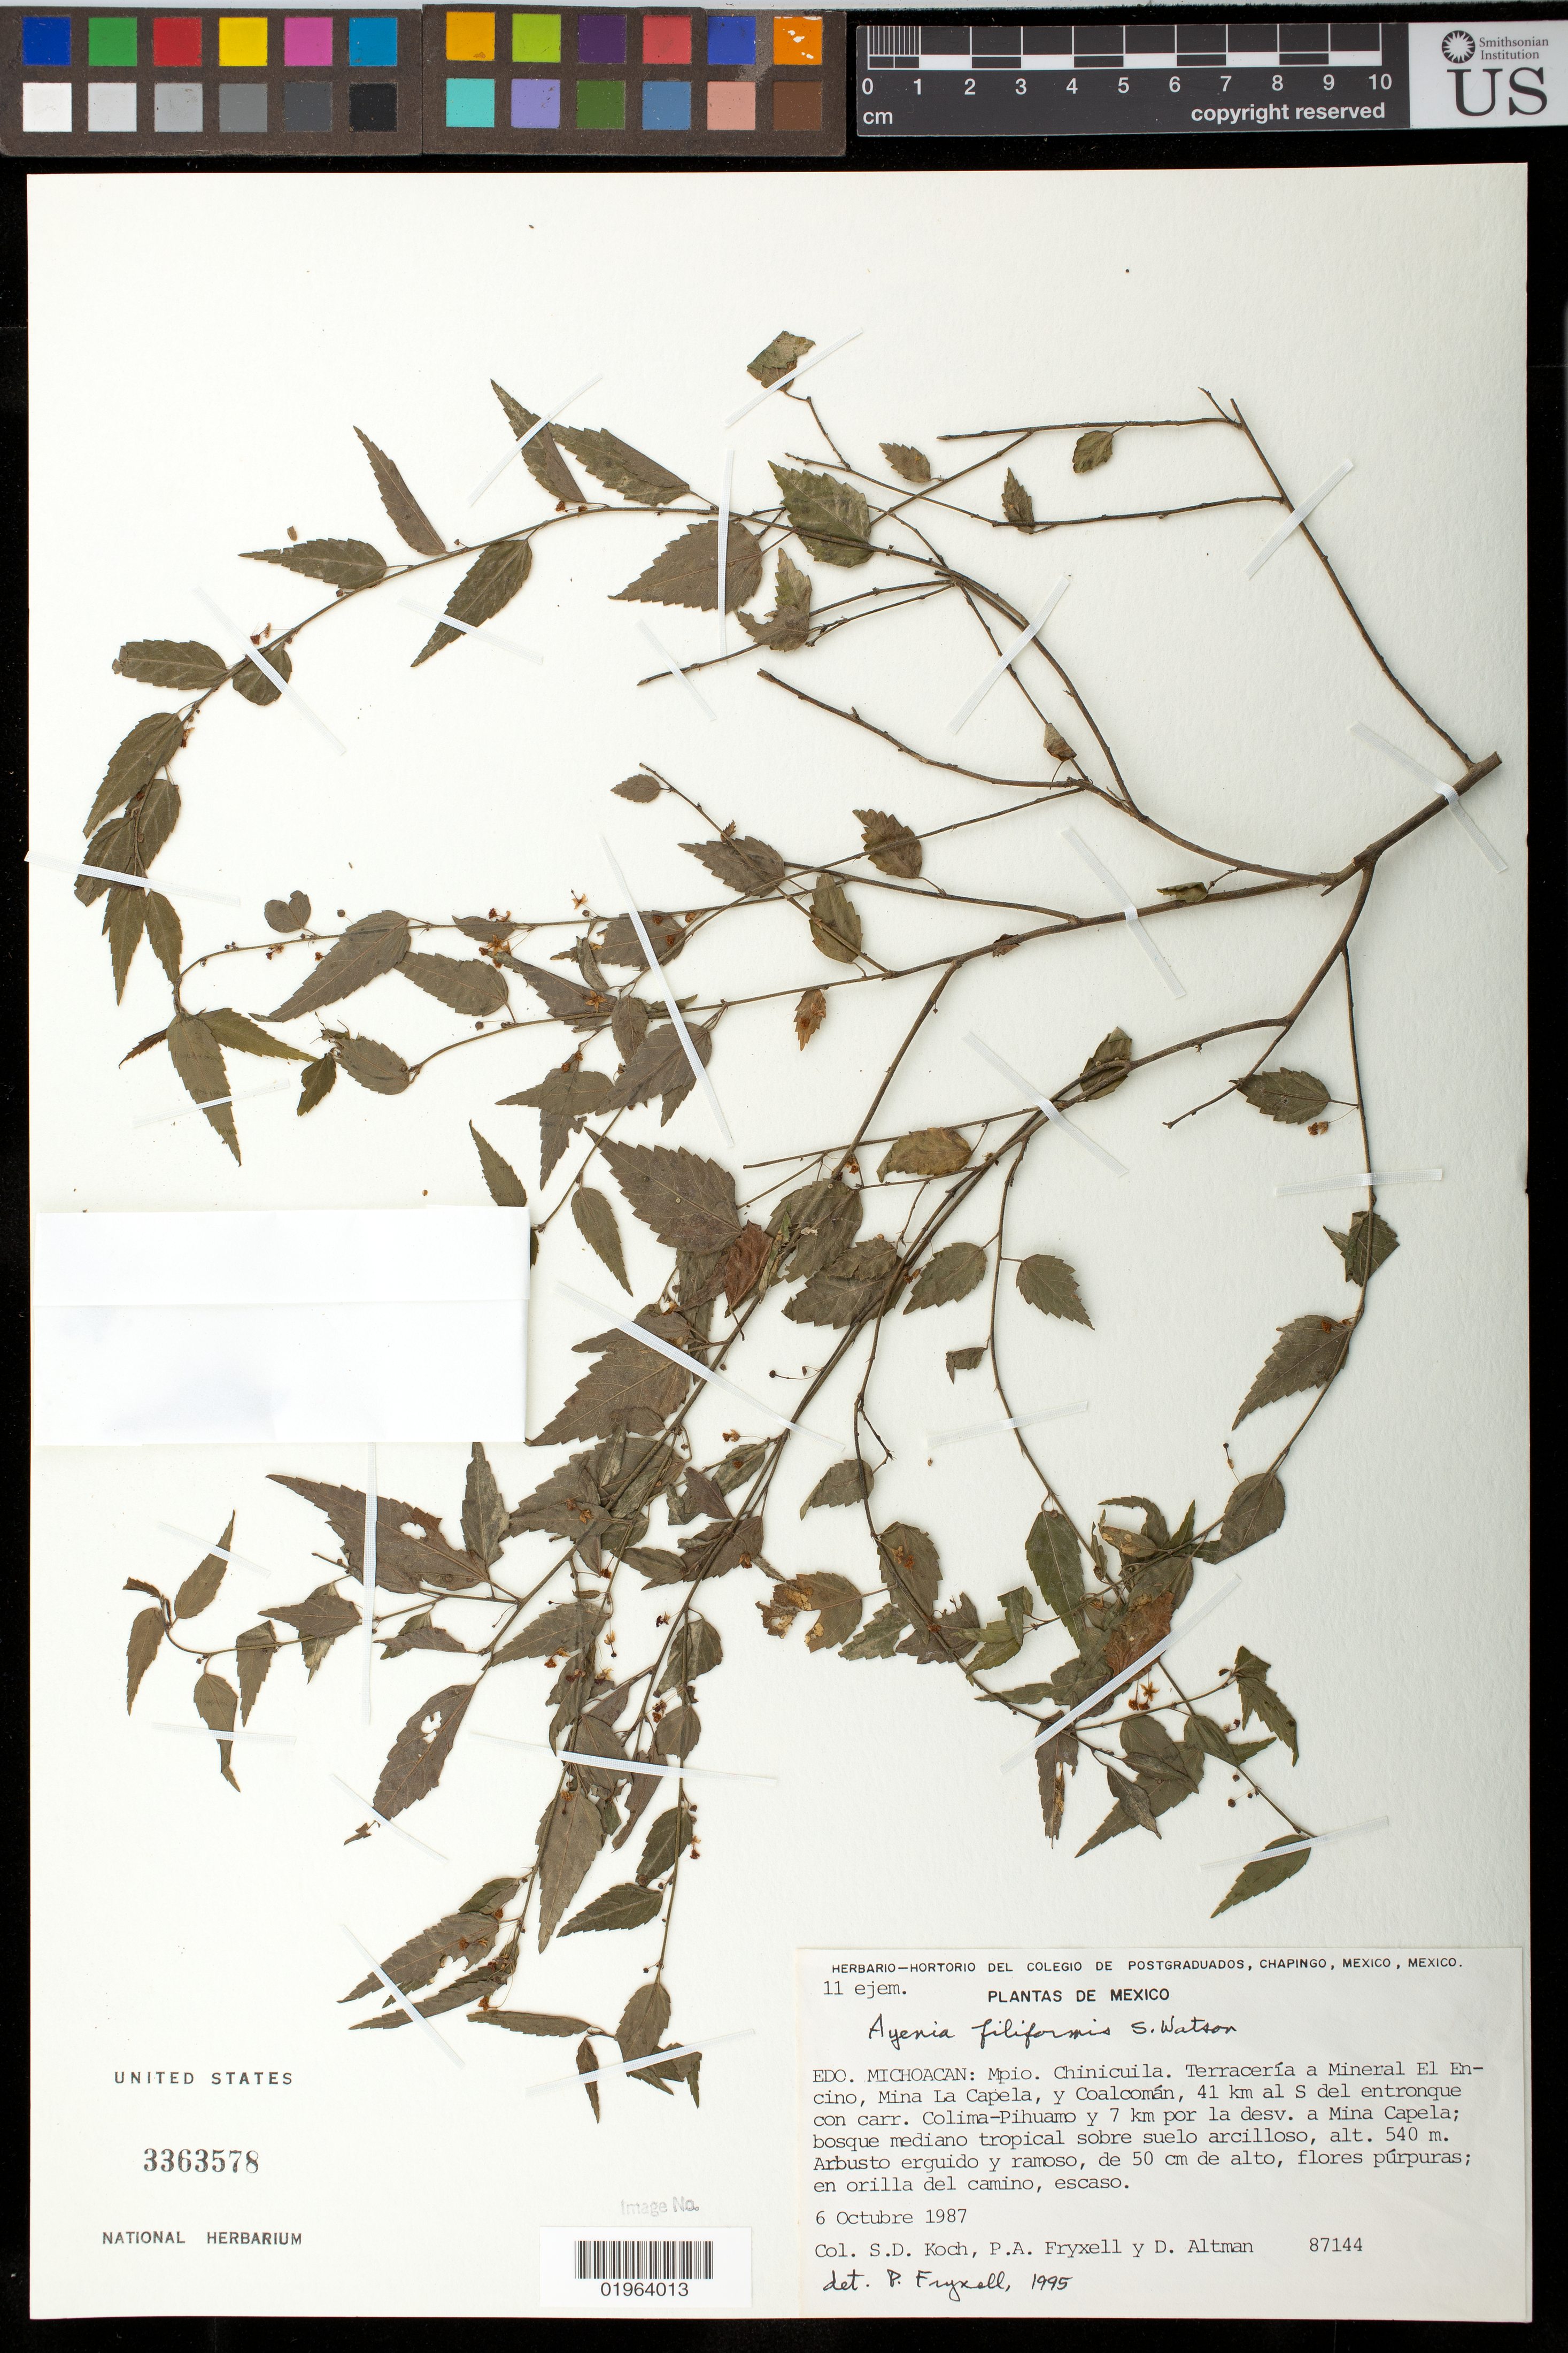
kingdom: Plantae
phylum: Tracheophyta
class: Magnoliopsida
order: Malvales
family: Malvaceae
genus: Ayenia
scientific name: Ayenia filiformis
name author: S. Watson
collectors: S. D. Koch, P. A. Fryxell & D. Altman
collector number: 87144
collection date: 1987-10-06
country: Mexico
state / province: Michoacán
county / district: Chinicuila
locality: Terracería a Mineral El Encino, Mina La Capela, y Coalcomán, 41 km al S del entronque con carr. Colima-Pihuamo y 7 km por la desv. a Mina Capela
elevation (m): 540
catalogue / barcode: US 3363578